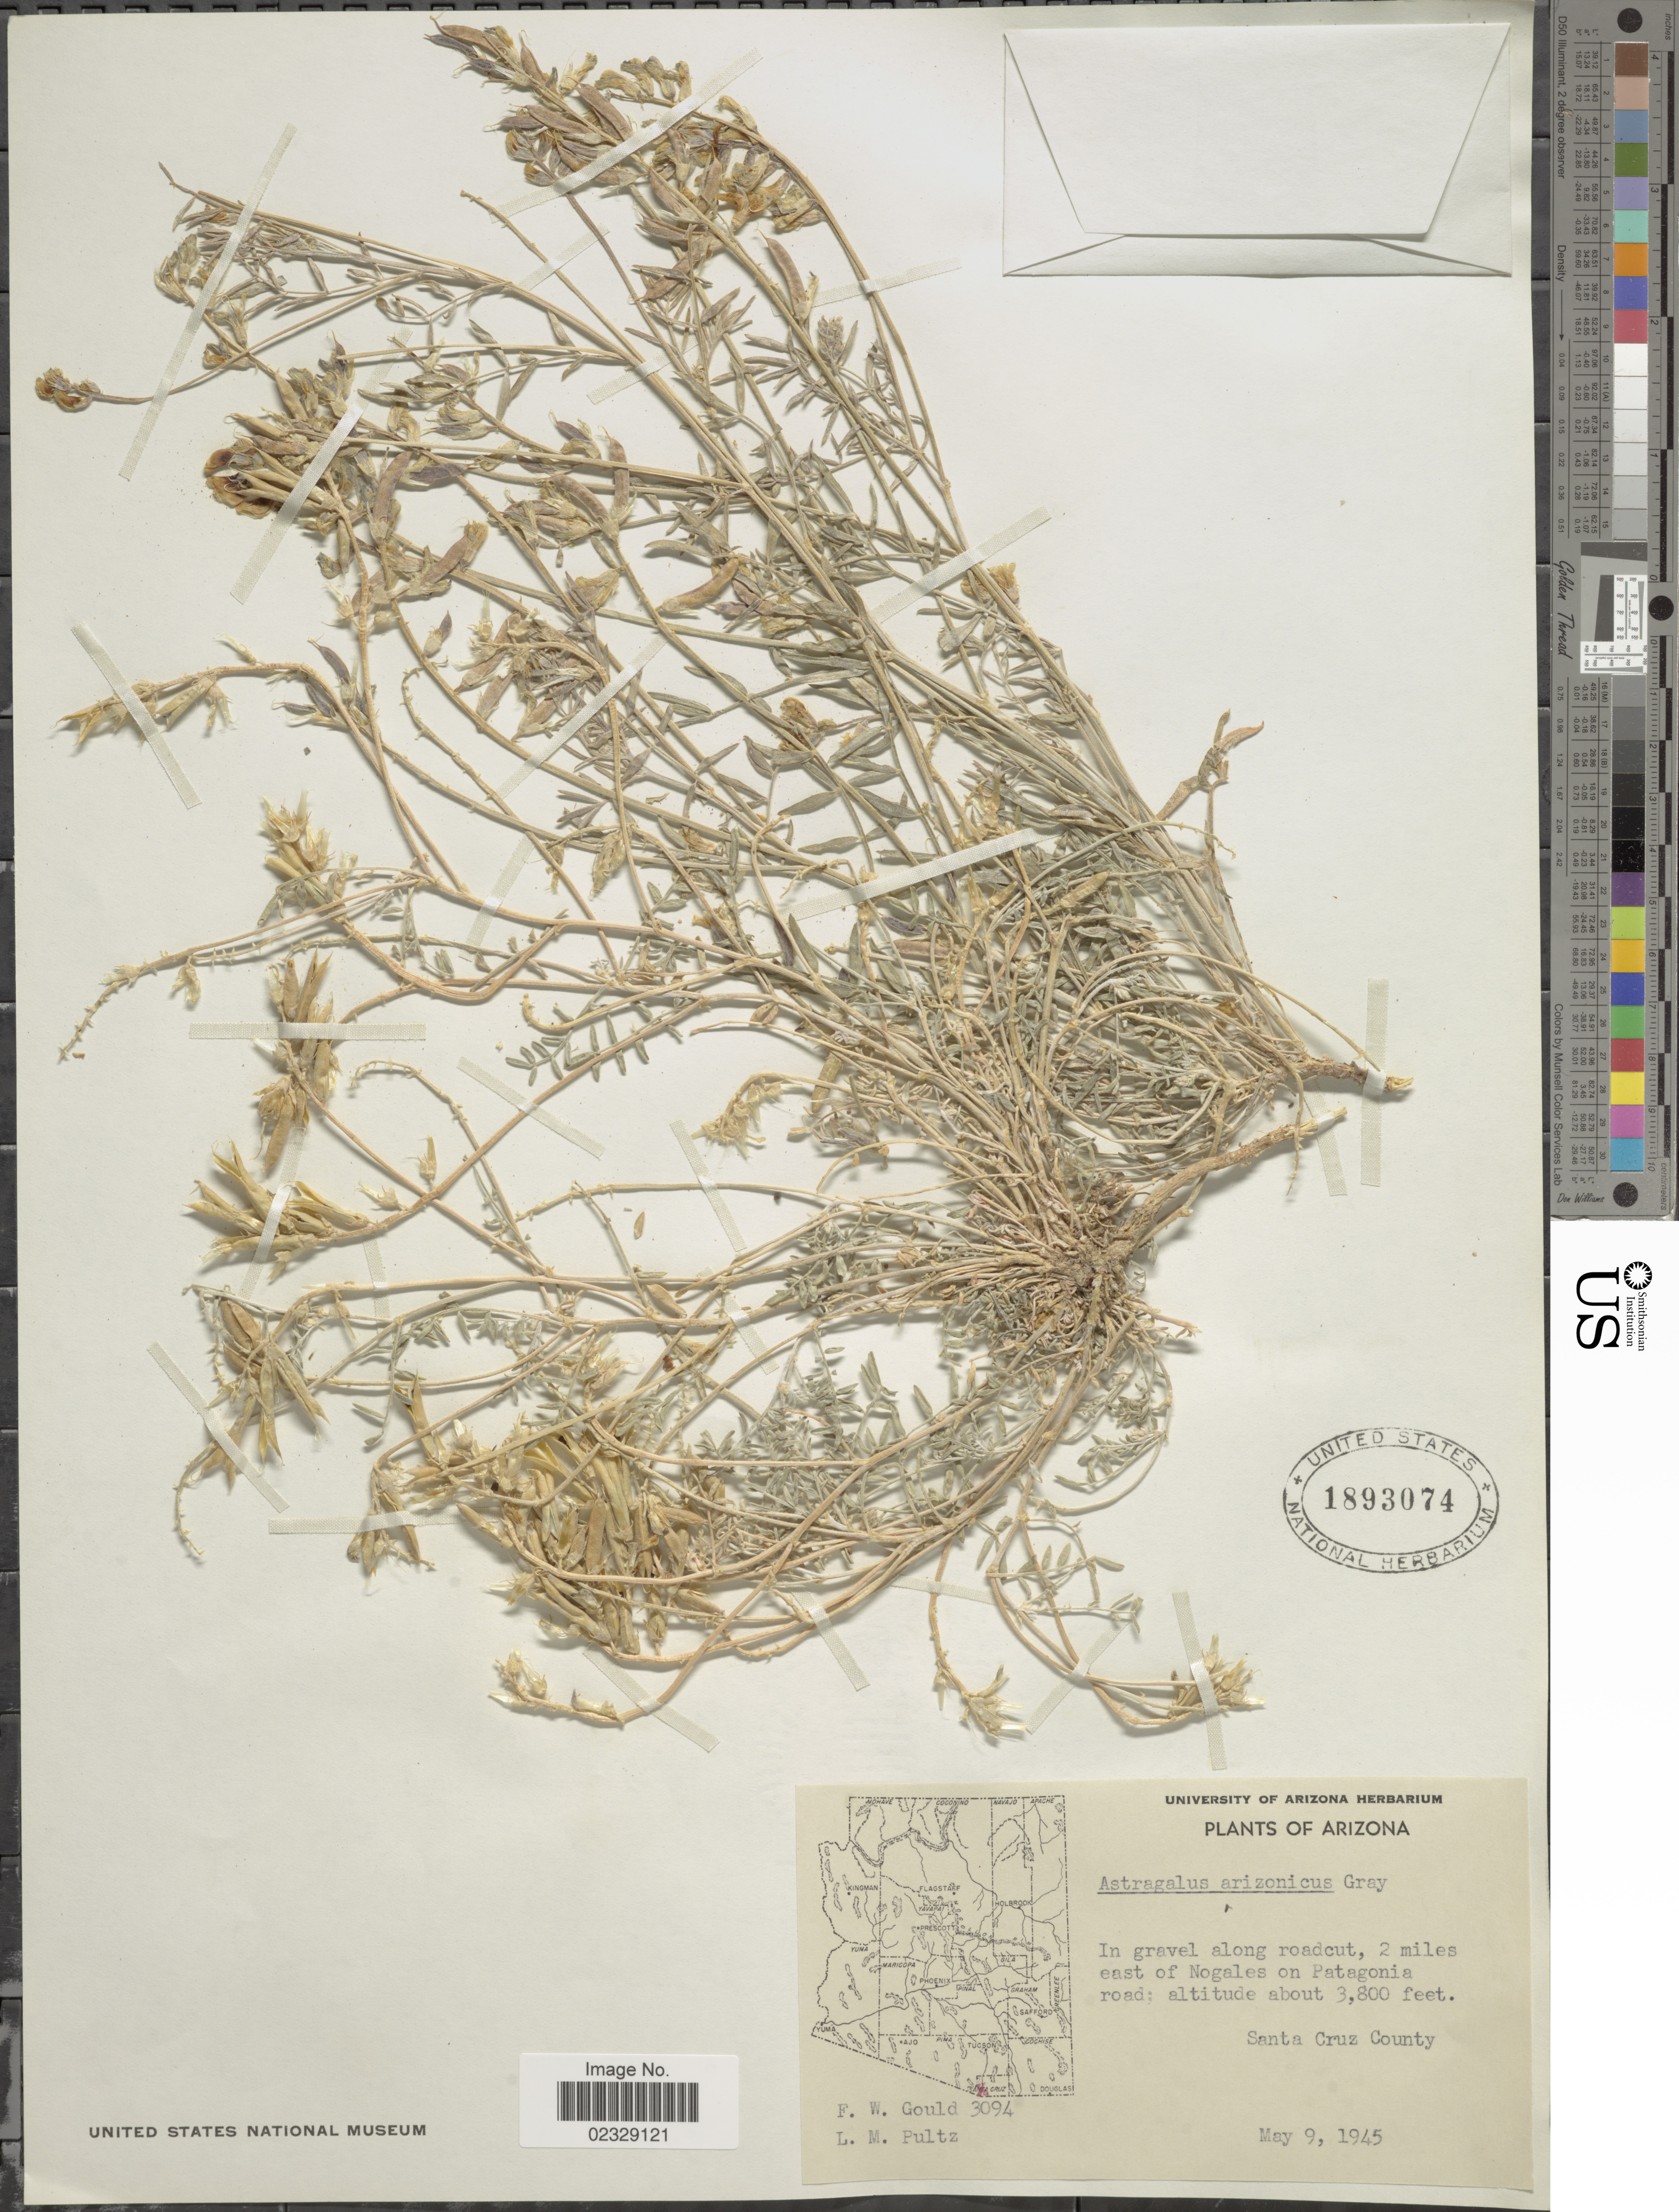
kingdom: Plantae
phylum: Tracheophyta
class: Magnoliopsida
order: Fabales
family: Fabaceae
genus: Astragalus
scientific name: Astragalus arizonicus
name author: A. Gray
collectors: F. W. Gould & L. Pultz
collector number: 3094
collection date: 1945-05-09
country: United States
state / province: Arizona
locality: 2 miles east of Nogales on Patagonia road, Santa Cruz County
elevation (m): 1158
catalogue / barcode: US 1893074